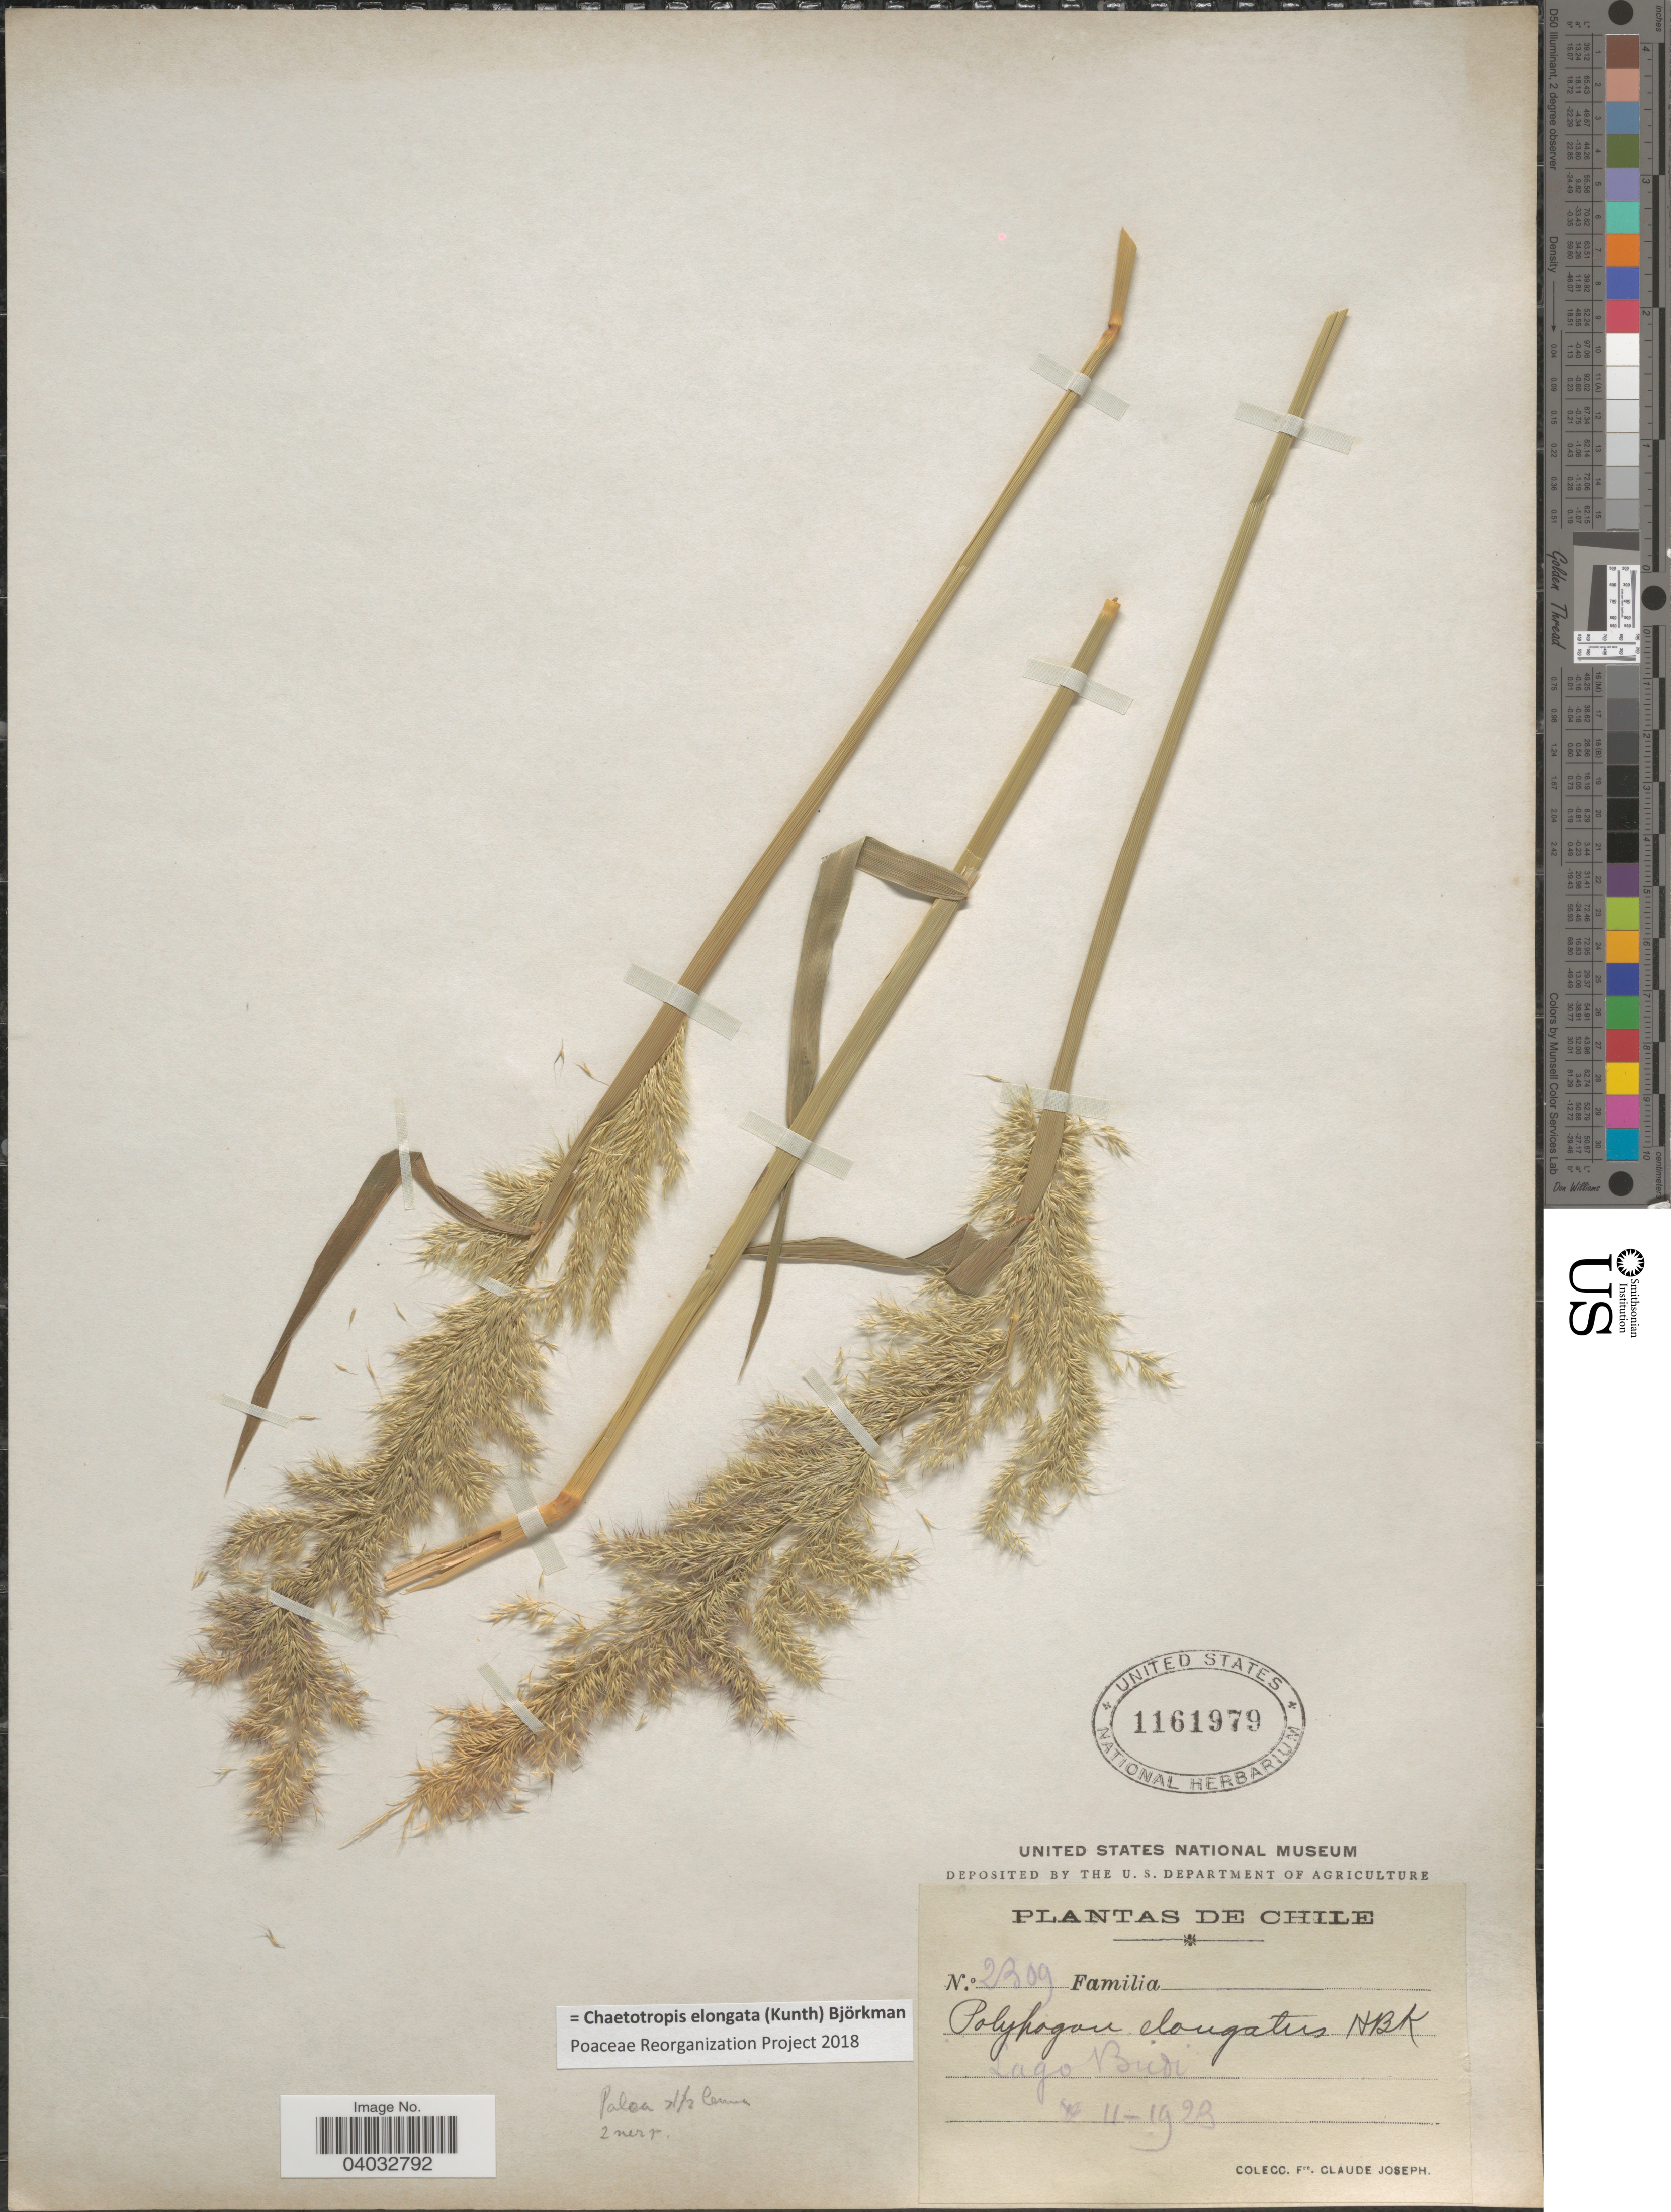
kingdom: Plantae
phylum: Tracheophyta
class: Liliopsida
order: Poales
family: Poaceae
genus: Chaetotropis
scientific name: Chaetotropis elongata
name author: (Kunth) Björkman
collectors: Bro. Claude-Joseph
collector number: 2309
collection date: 1923-11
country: Chile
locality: Lago Budi.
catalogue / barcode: US 1161979